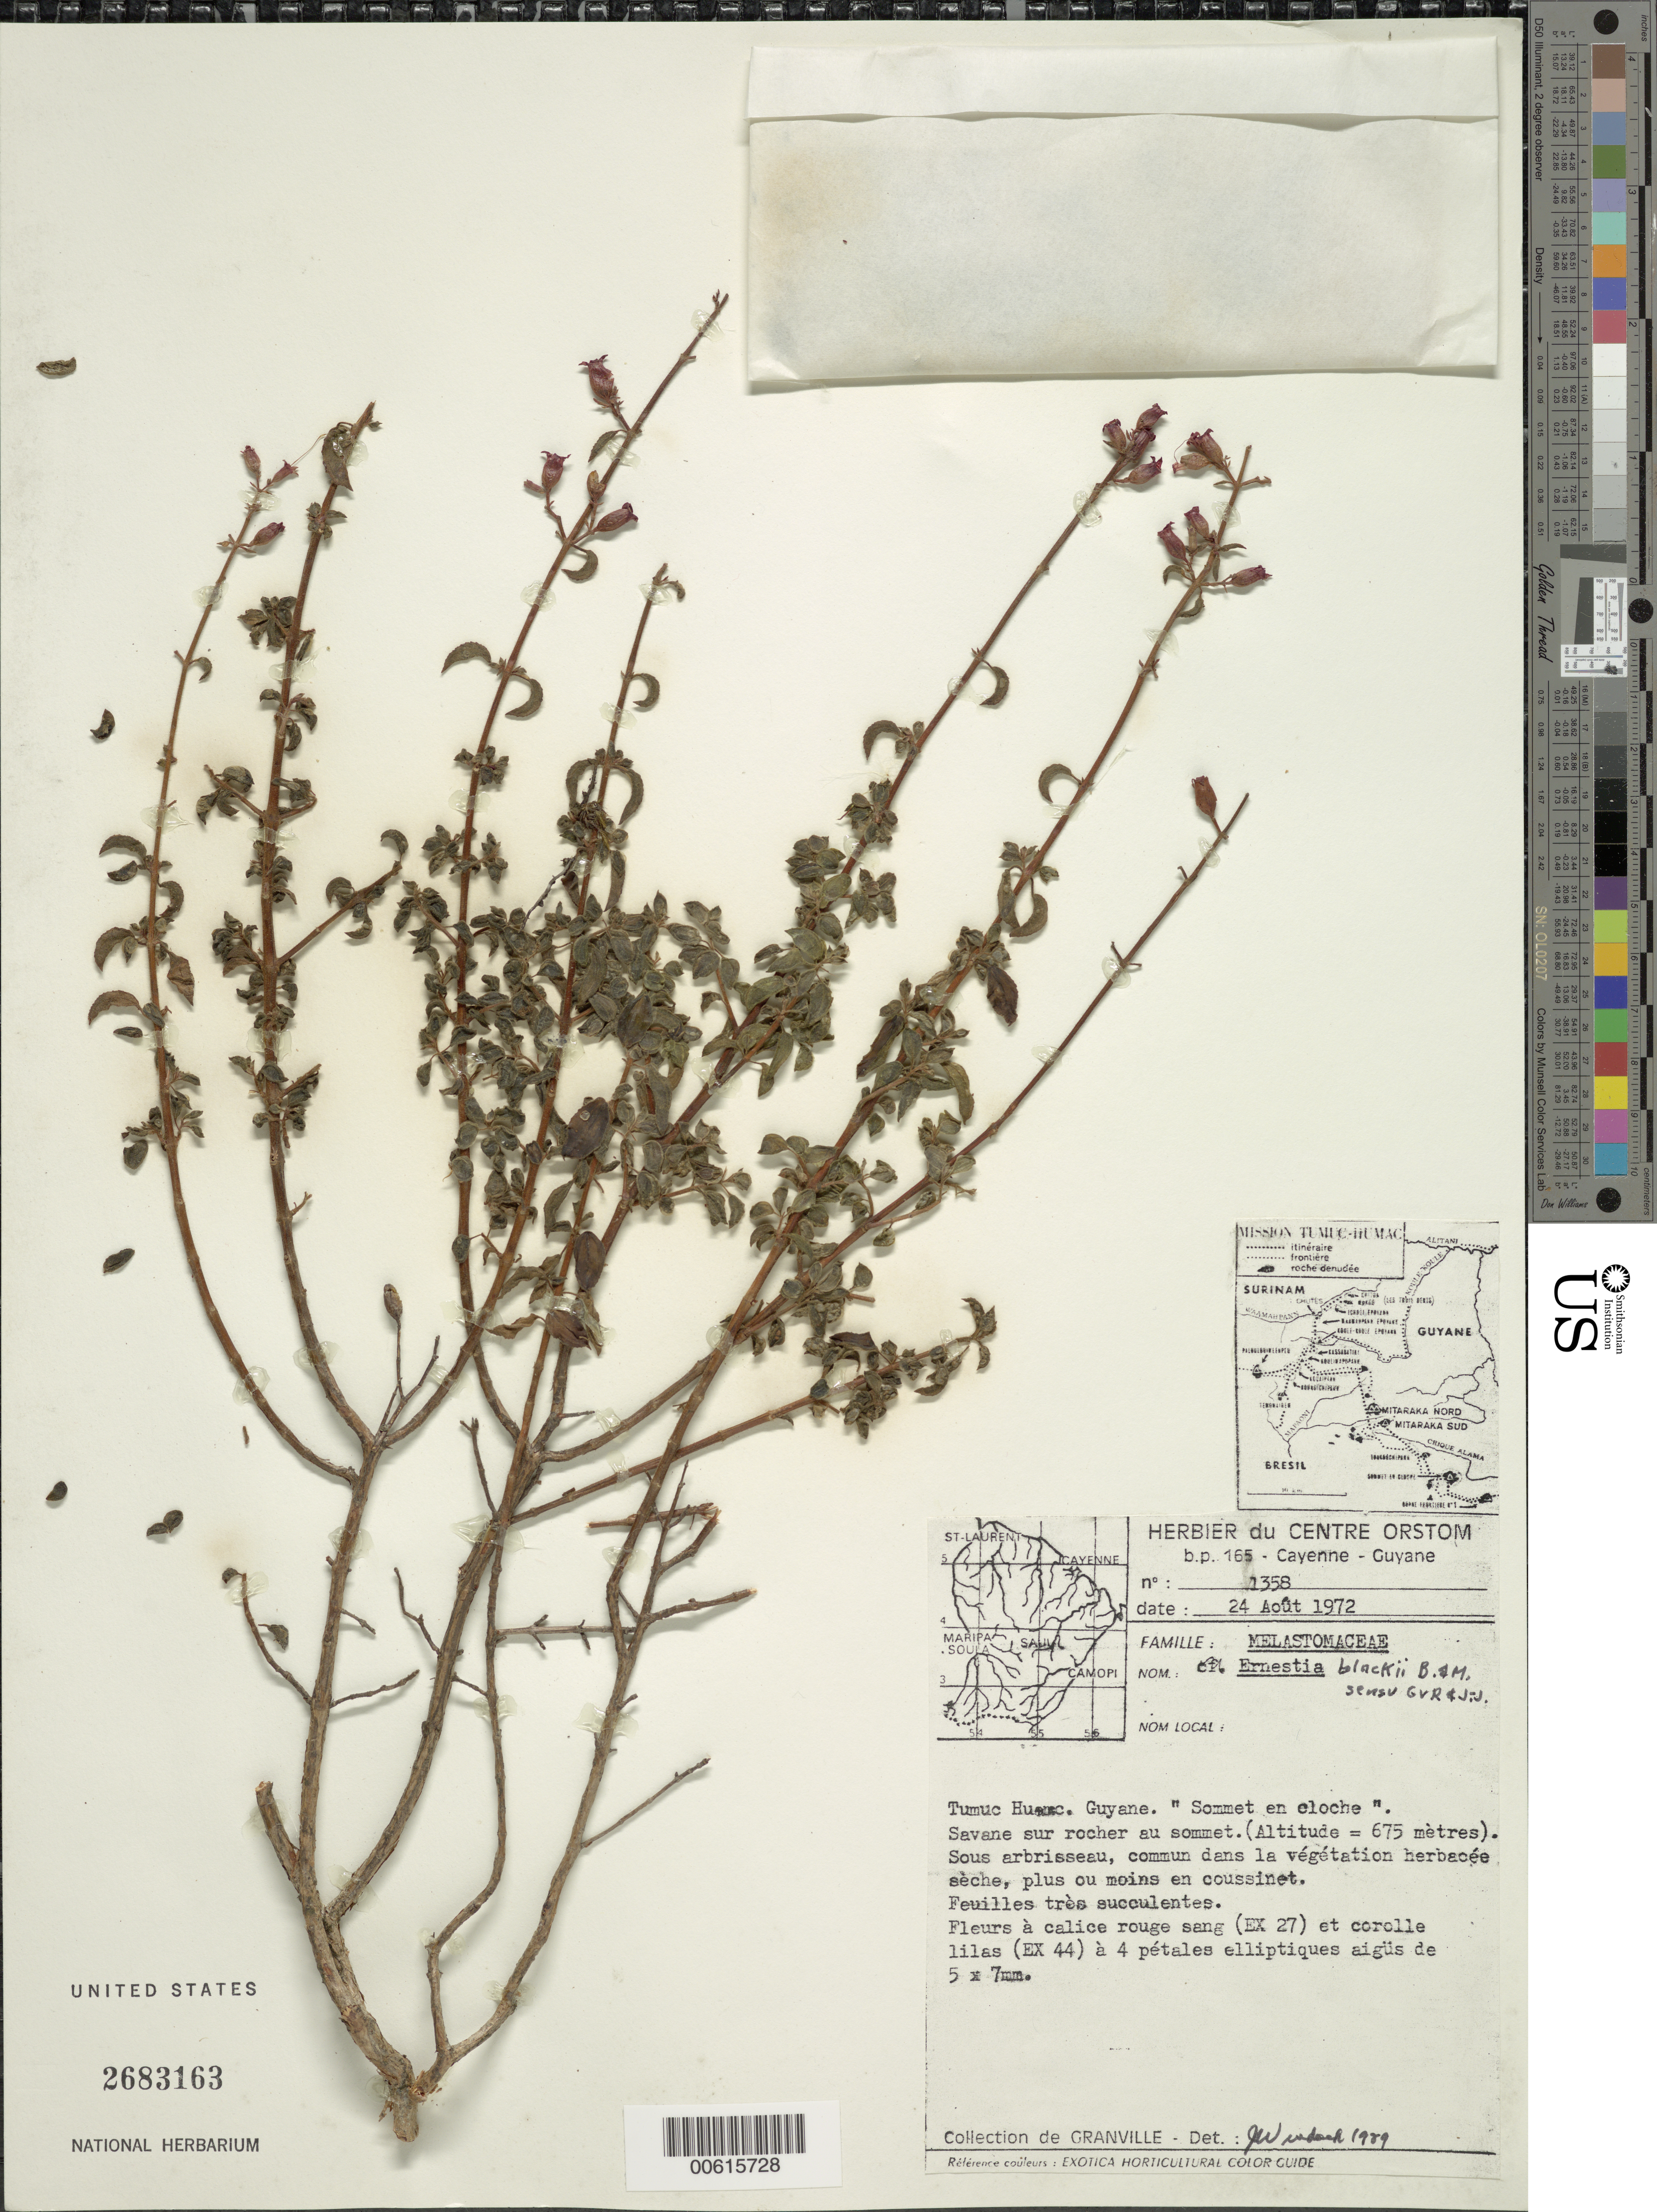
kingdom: Plantae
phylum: Tracheophyta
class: Magnoliopsida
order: Myrtales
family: Melastomataceae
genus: Ernestia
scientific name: Ernestia blackii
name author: Brade & Markgr.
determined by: Wurdack, John J., (US), US (UNITED STATES)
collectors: J.-J. de Granville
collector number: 1358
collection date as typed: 24-Aug-72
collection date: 1972-08-24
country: French Guiana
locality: Tumuc-Humac, "sommet en cloche"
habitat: Savane sur rocher au sommet. Vegetation herbacee seche, plus ou moins en coussinet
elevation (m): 675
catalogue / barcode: US 2683163